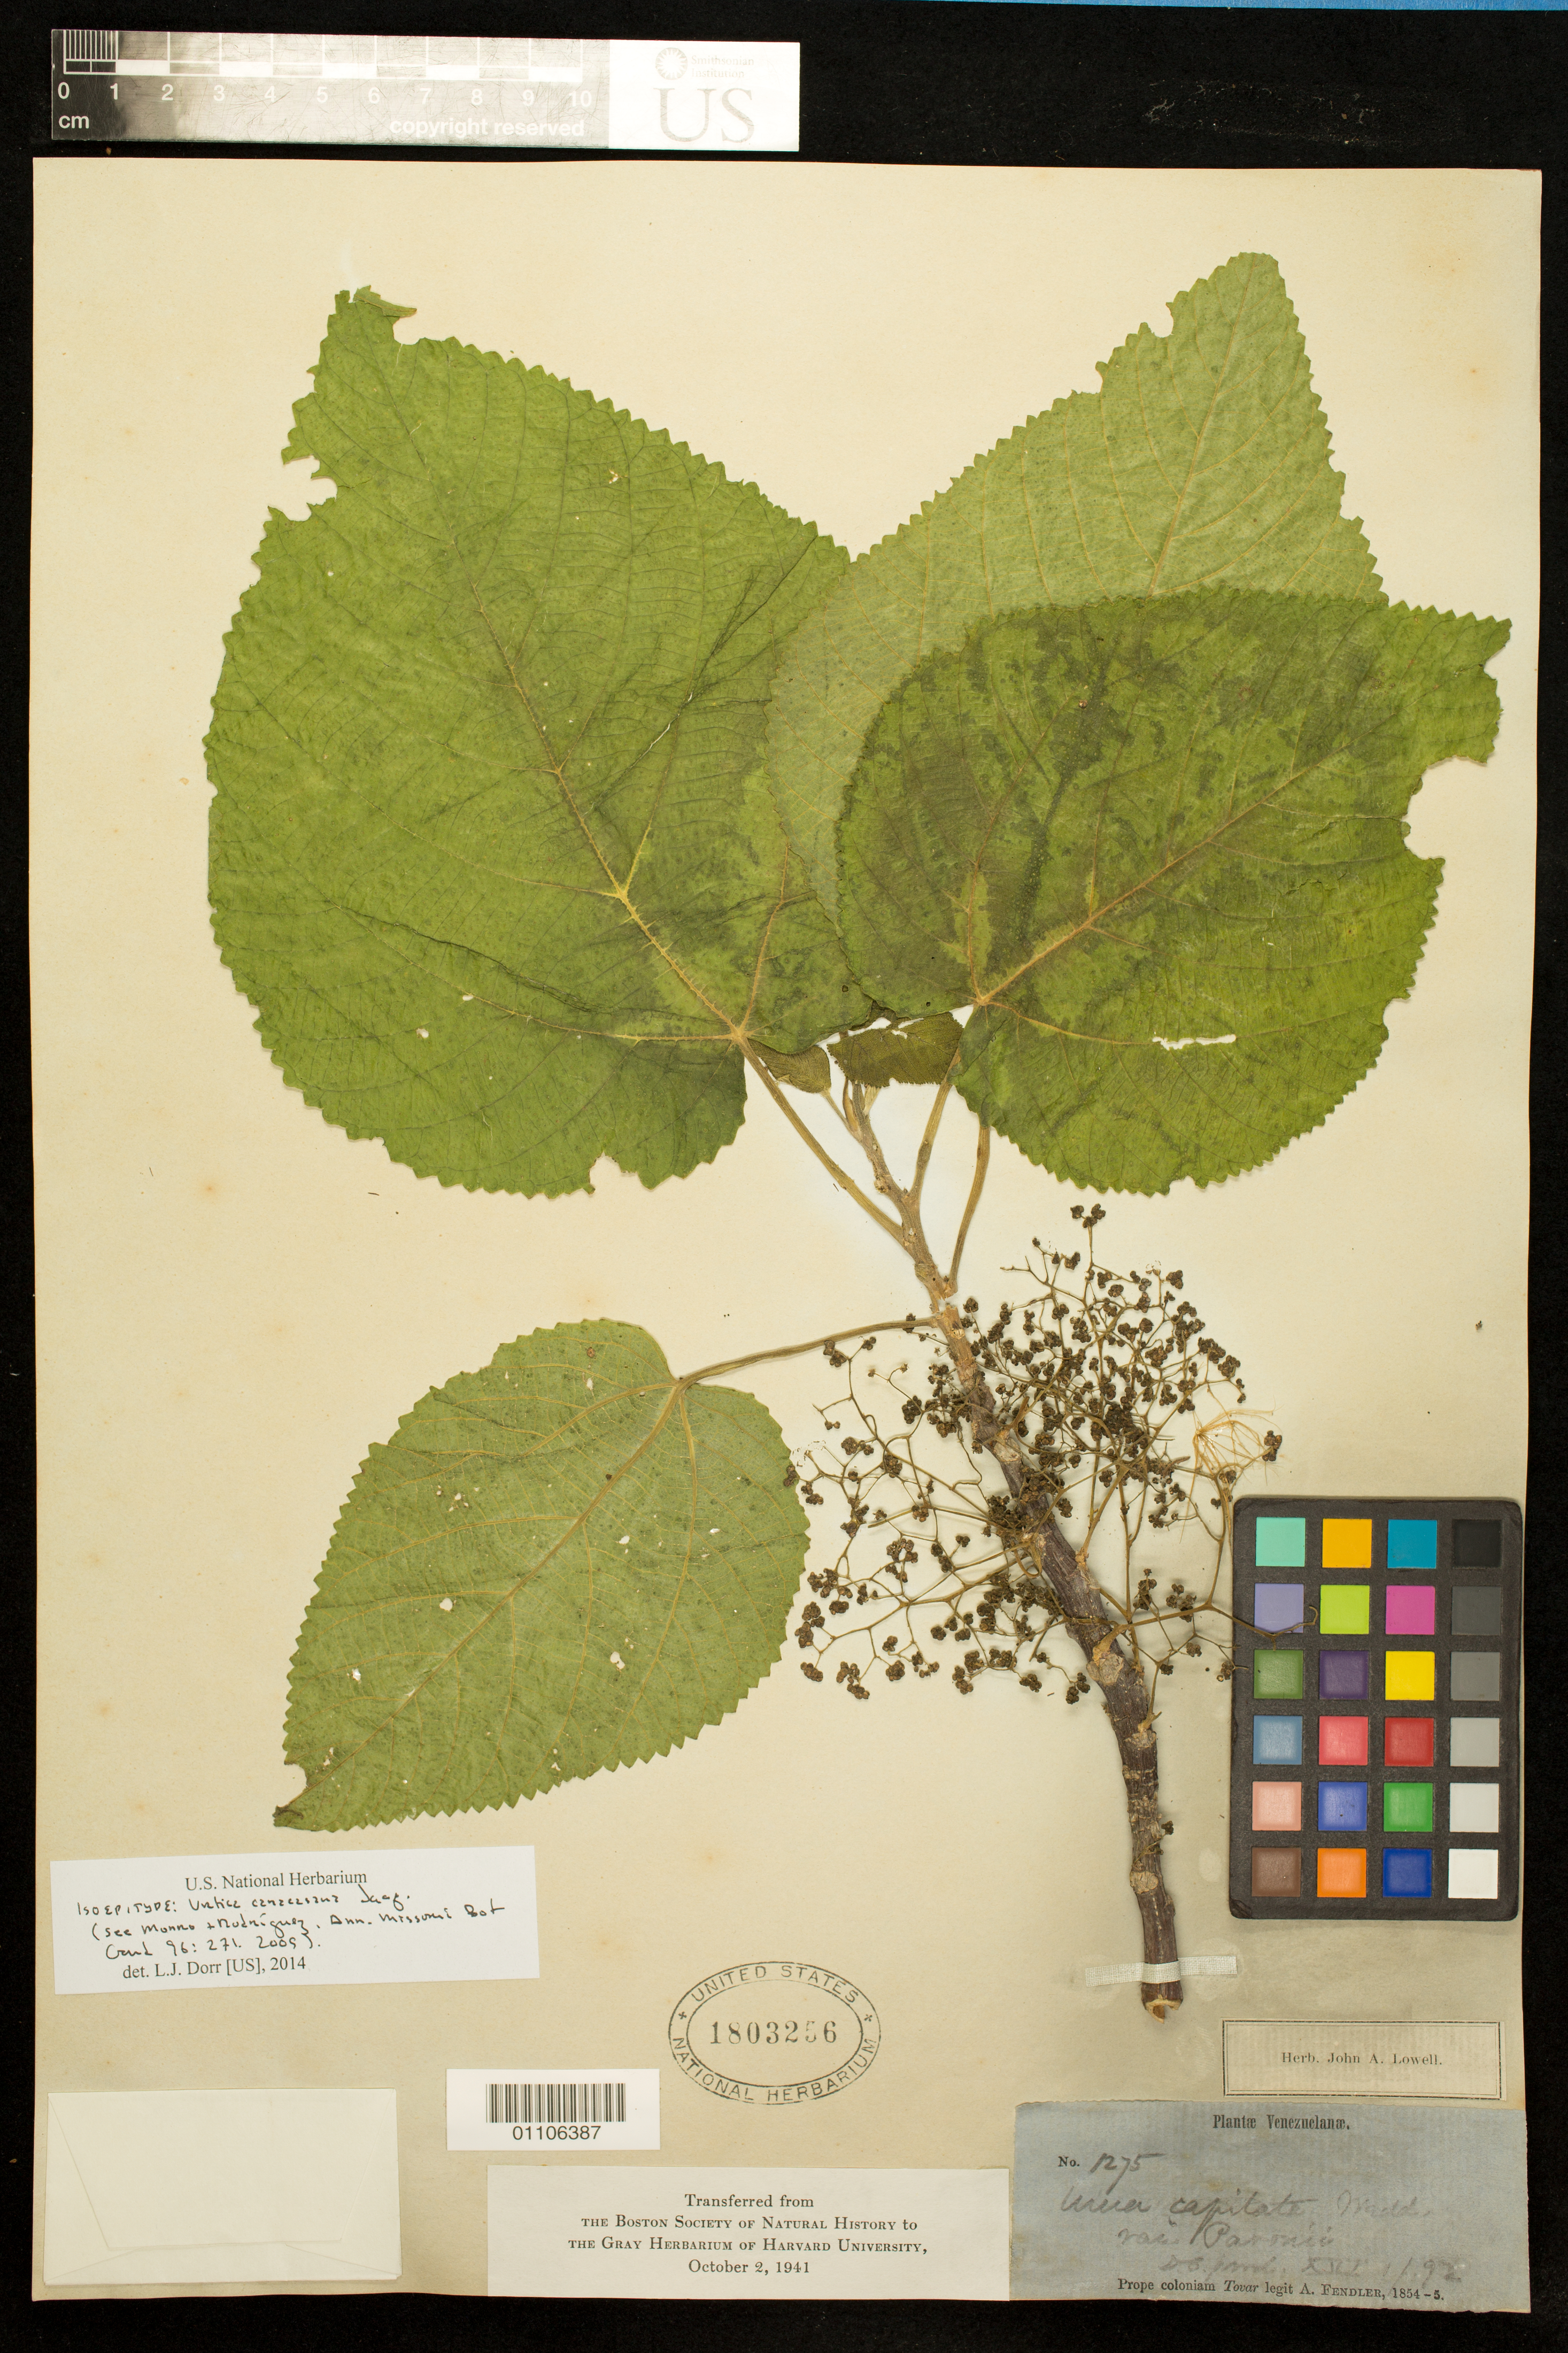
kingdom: Plantae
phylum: Tracheophyta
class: Magnoliopsida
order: Rosales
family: Urticaceae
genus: Urtica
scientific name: Urtica caracasana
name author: Jacq.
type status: Isoepitype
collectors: A. Fendler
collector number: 1275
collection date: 1854/1855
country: Venezuela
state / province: Aragua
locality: Prope coloniam Tovar.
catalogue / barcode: US 1803256